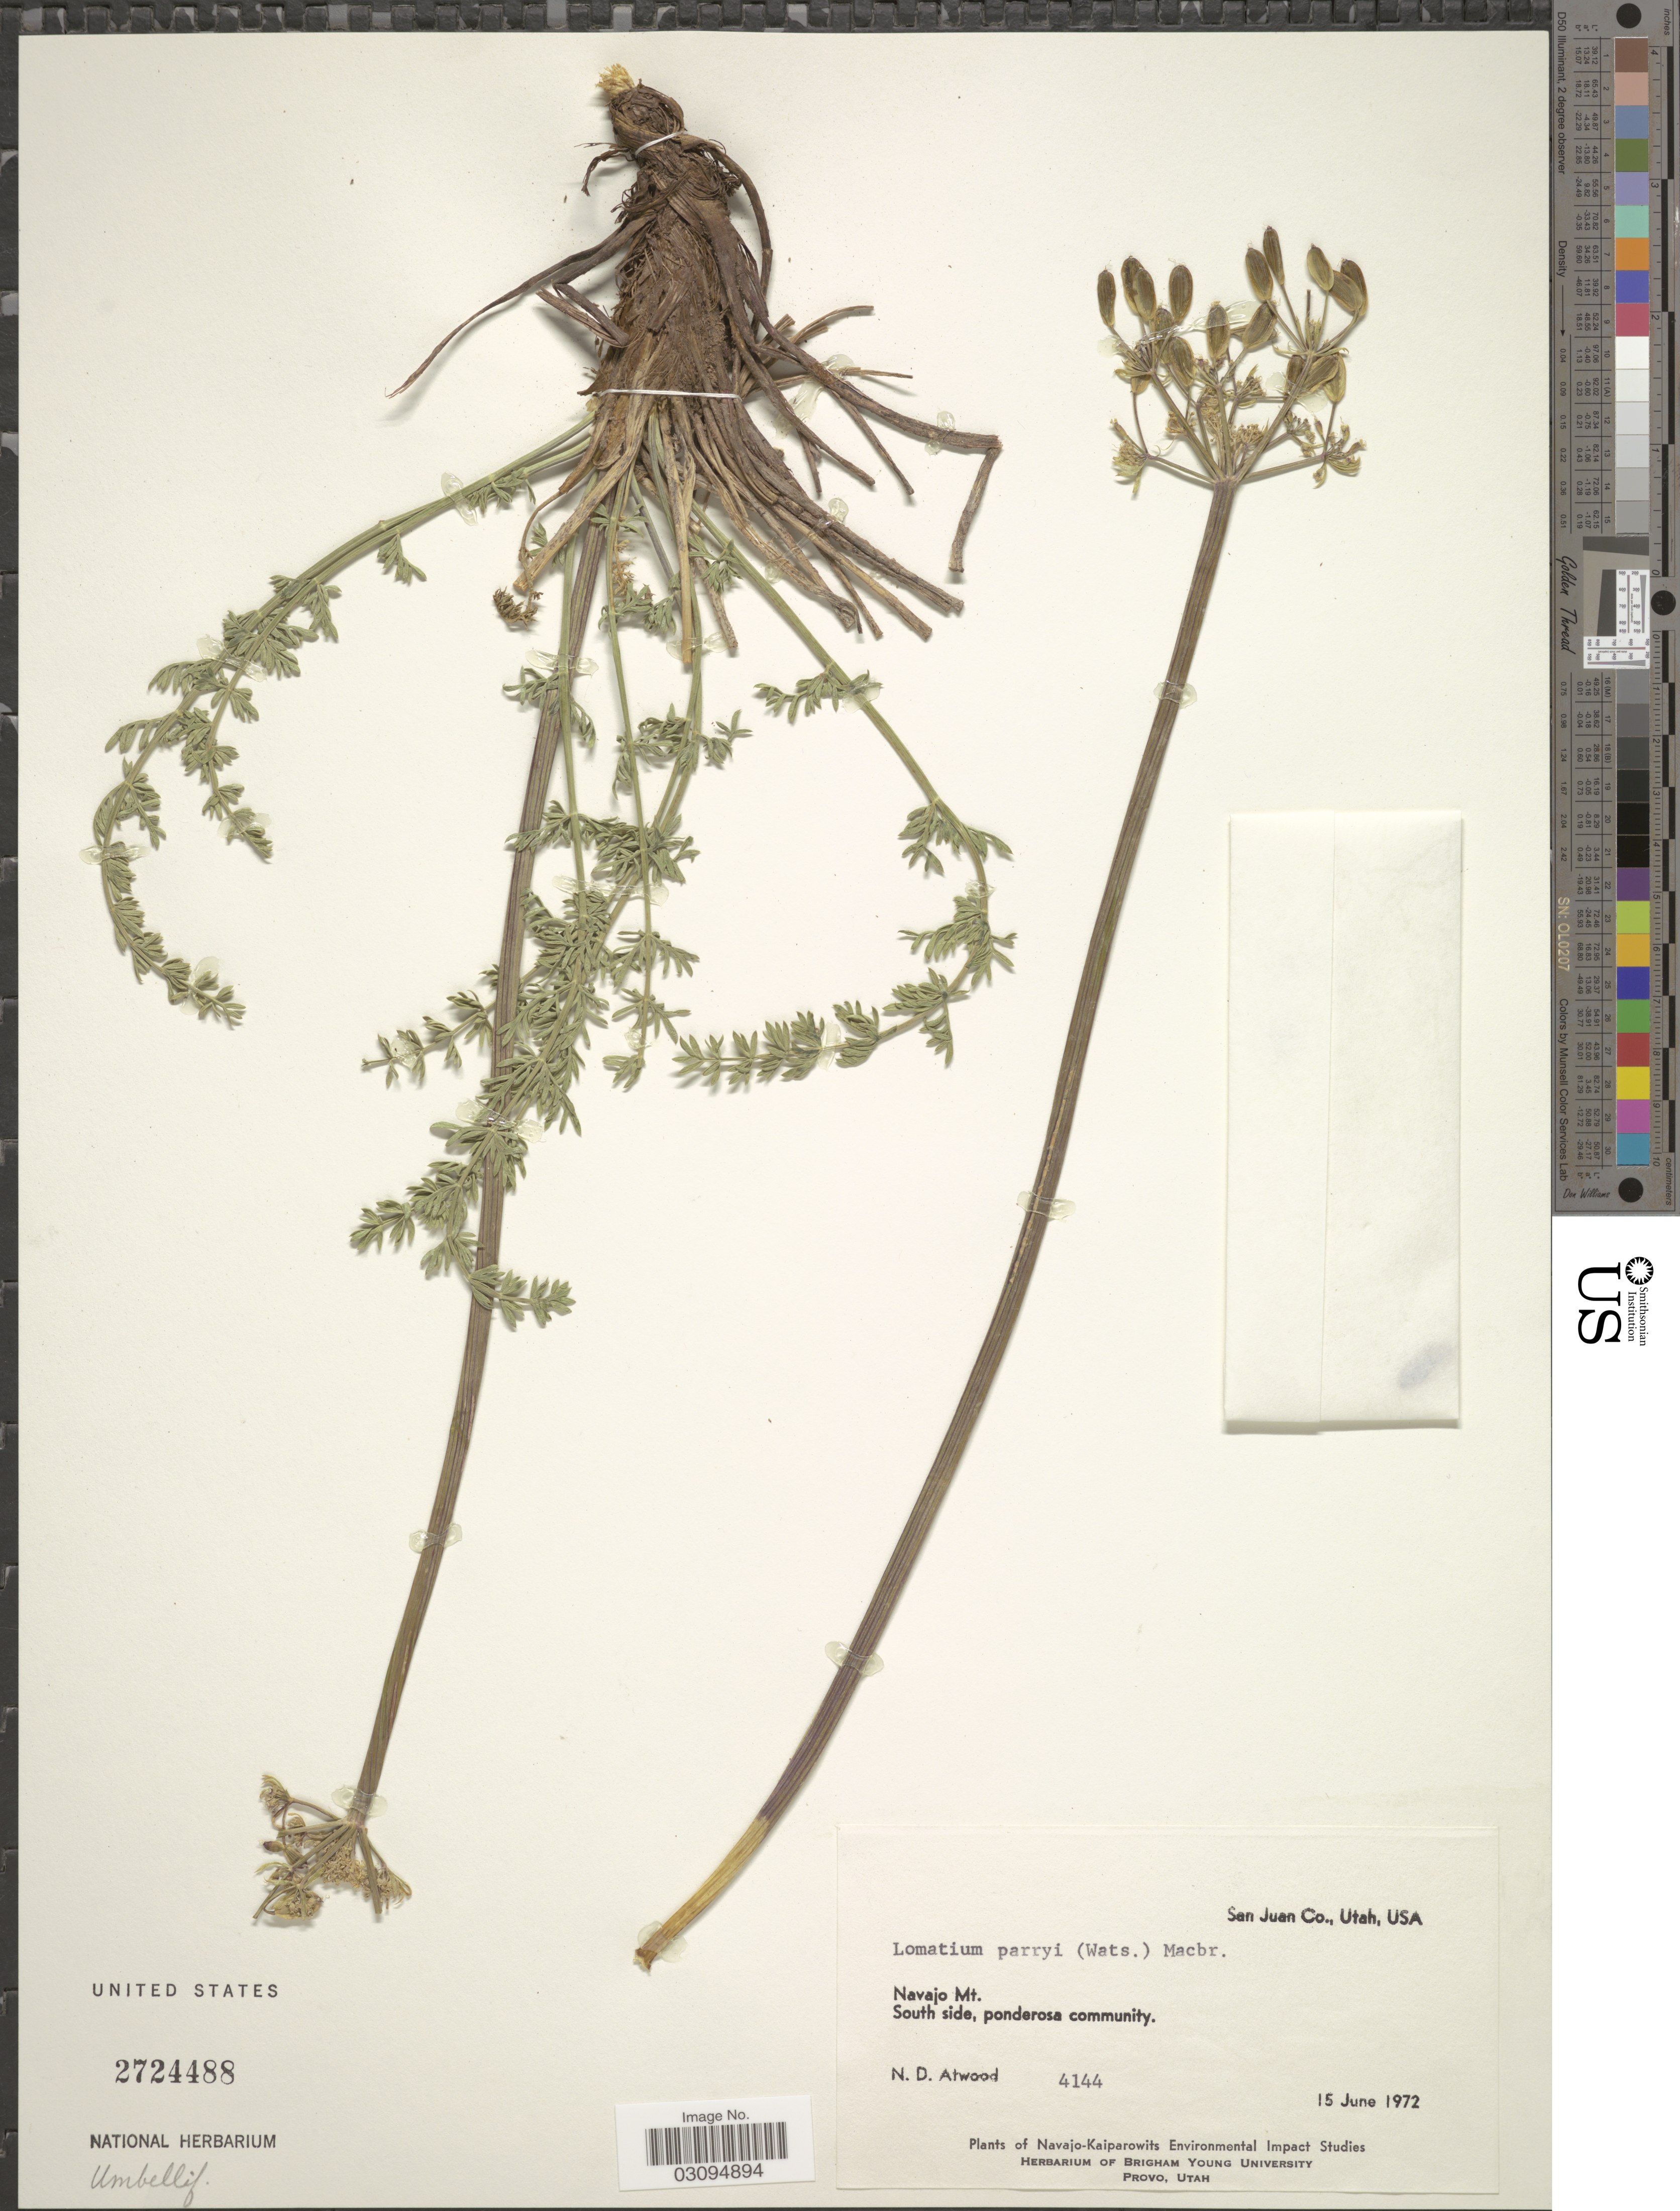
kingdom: Plantae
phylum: Tracheophyta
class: Magnoliopsida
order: Apiales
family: Apiaceae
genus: Lomatium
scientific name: Lomatium parryi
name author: (S. Watson) J.F. Macbr.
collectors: N. Atwood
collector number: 4144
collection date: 1972-06-15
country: United States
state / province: Utah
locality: San Juan Co., Navajo Mt., South side, ponderosa community.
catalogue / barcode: US 2724488